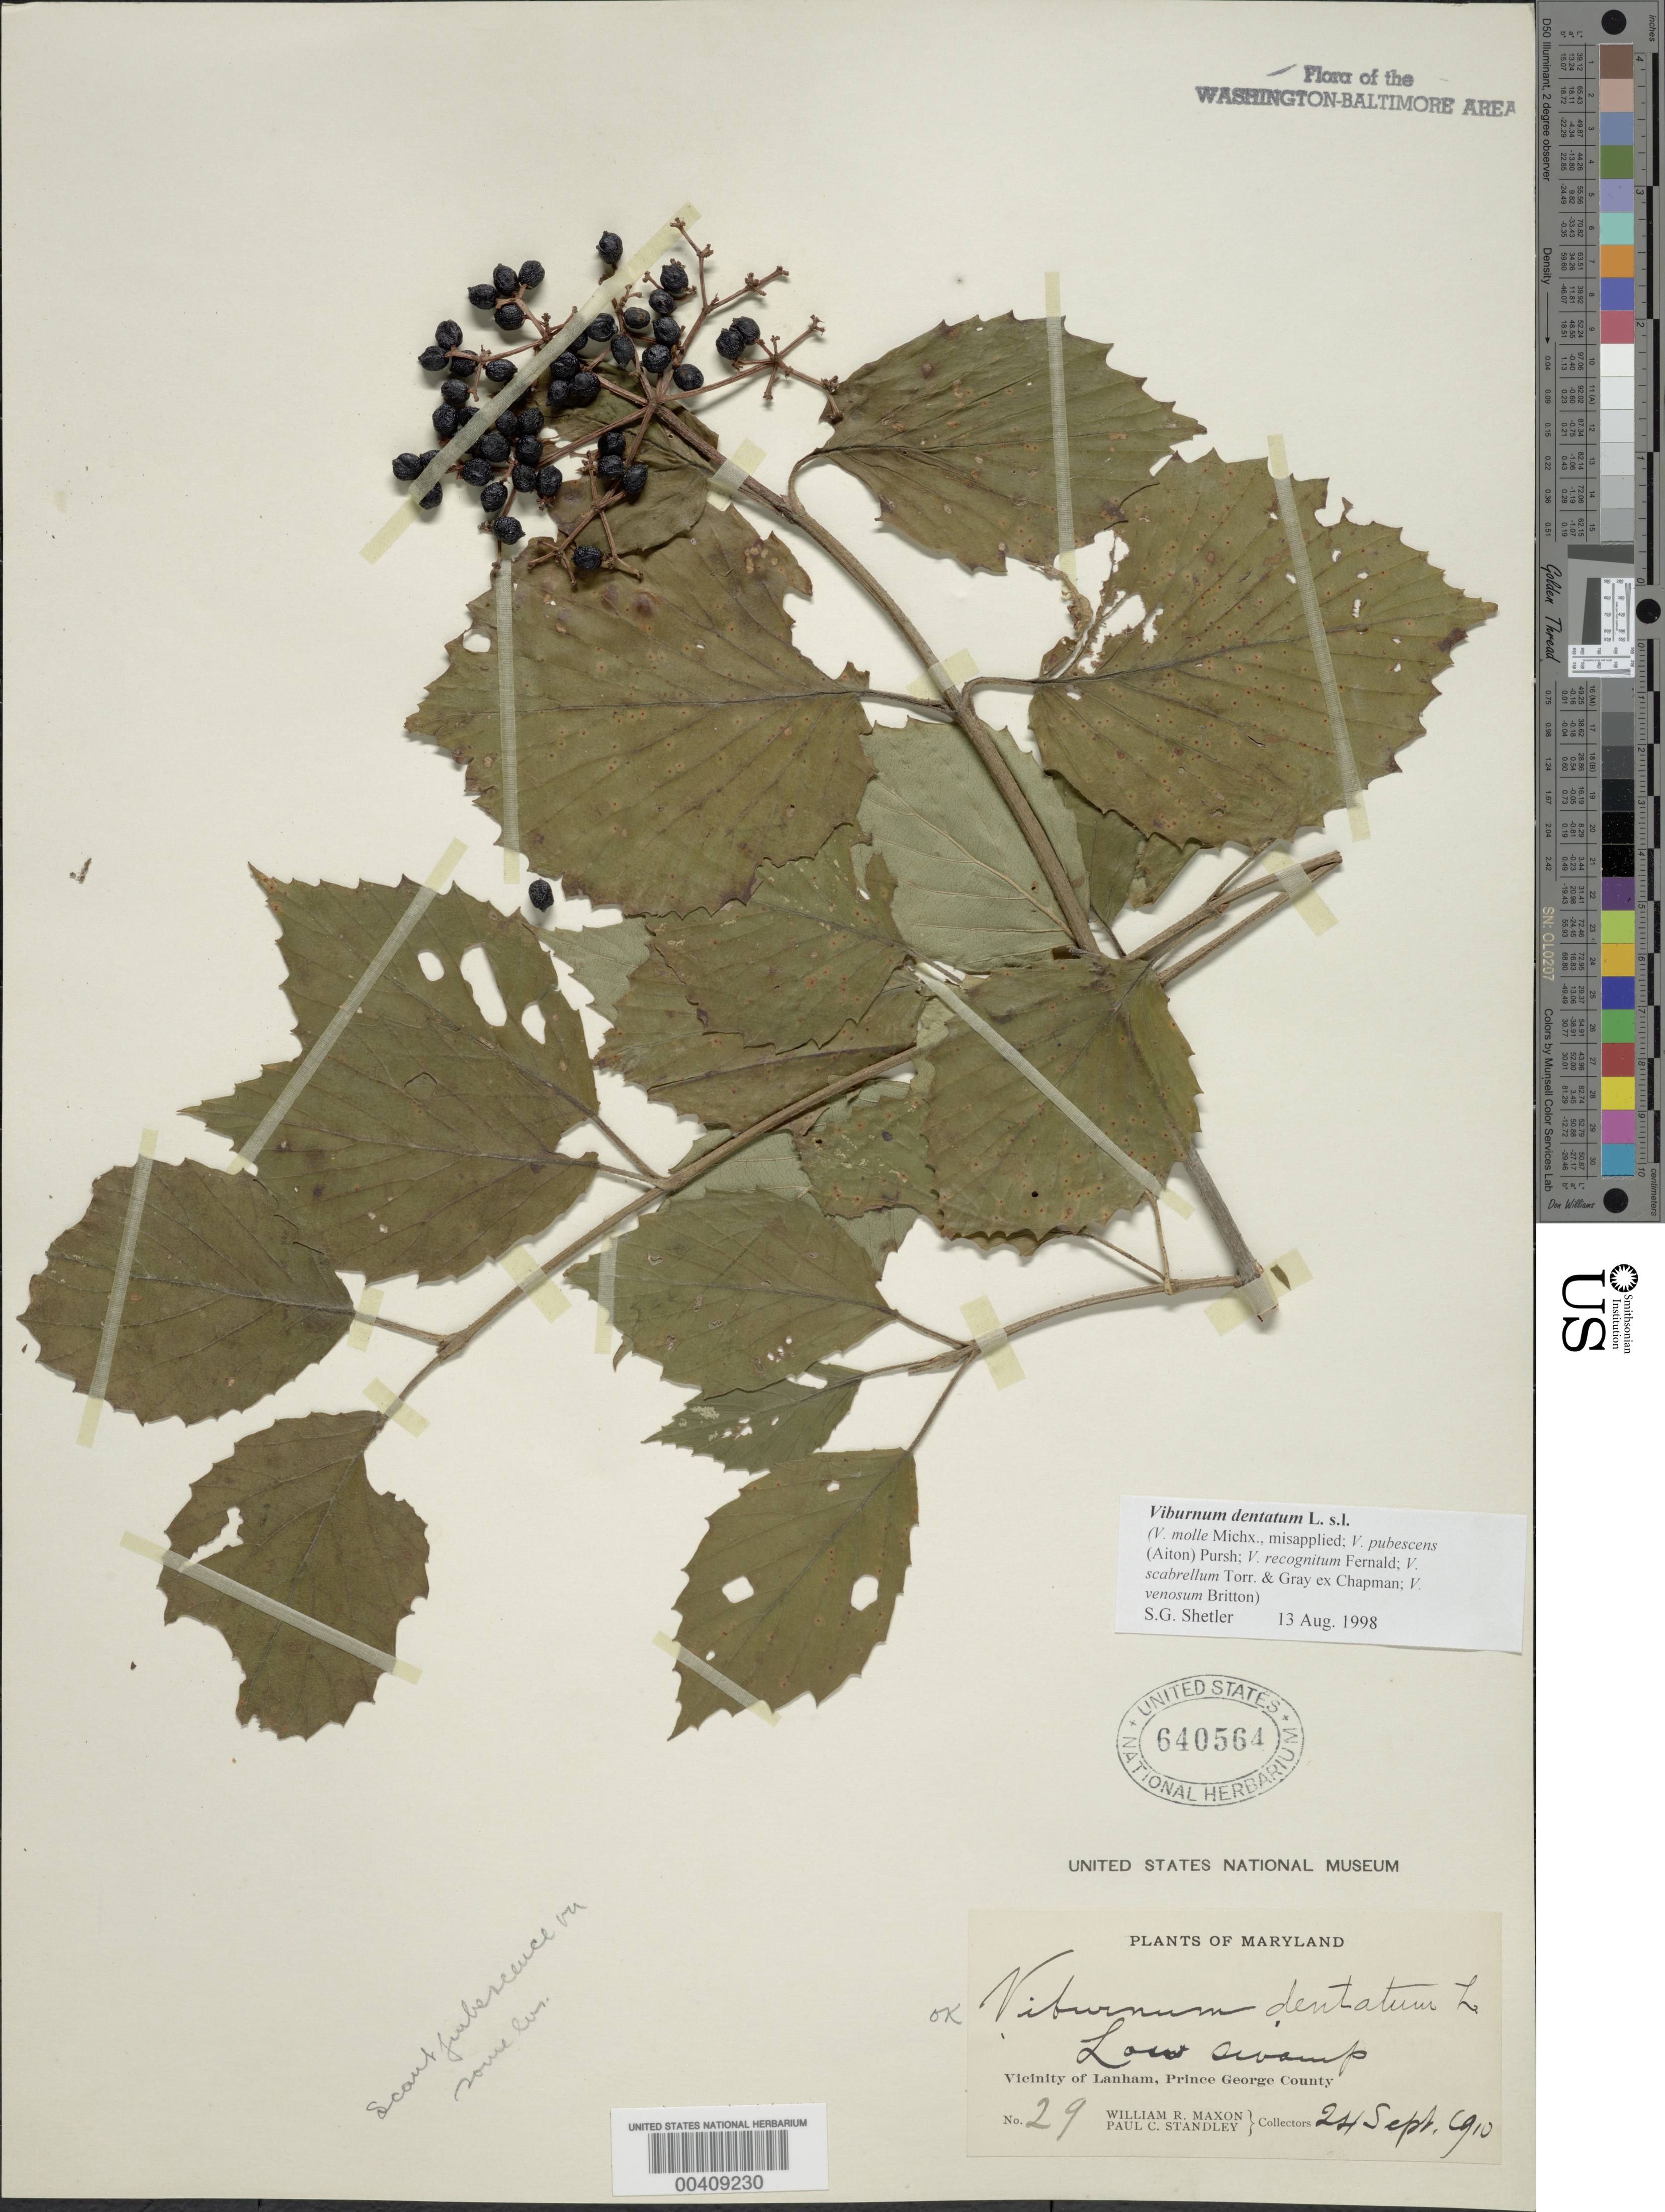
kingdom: Plantae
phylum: Tracheophyta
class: Magnoliopsida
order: Dipsacales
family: Viburnaceae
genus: Viburnum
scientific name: Viburnum dentatum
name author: L.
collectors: W. R. Maxon & P. C. Standley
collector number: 29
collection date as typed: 24 Sep 1910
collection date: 1910-09-24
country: United States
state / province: Maryland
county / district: Prince George's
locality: Vicinity of Lanham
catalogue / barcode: US 640564